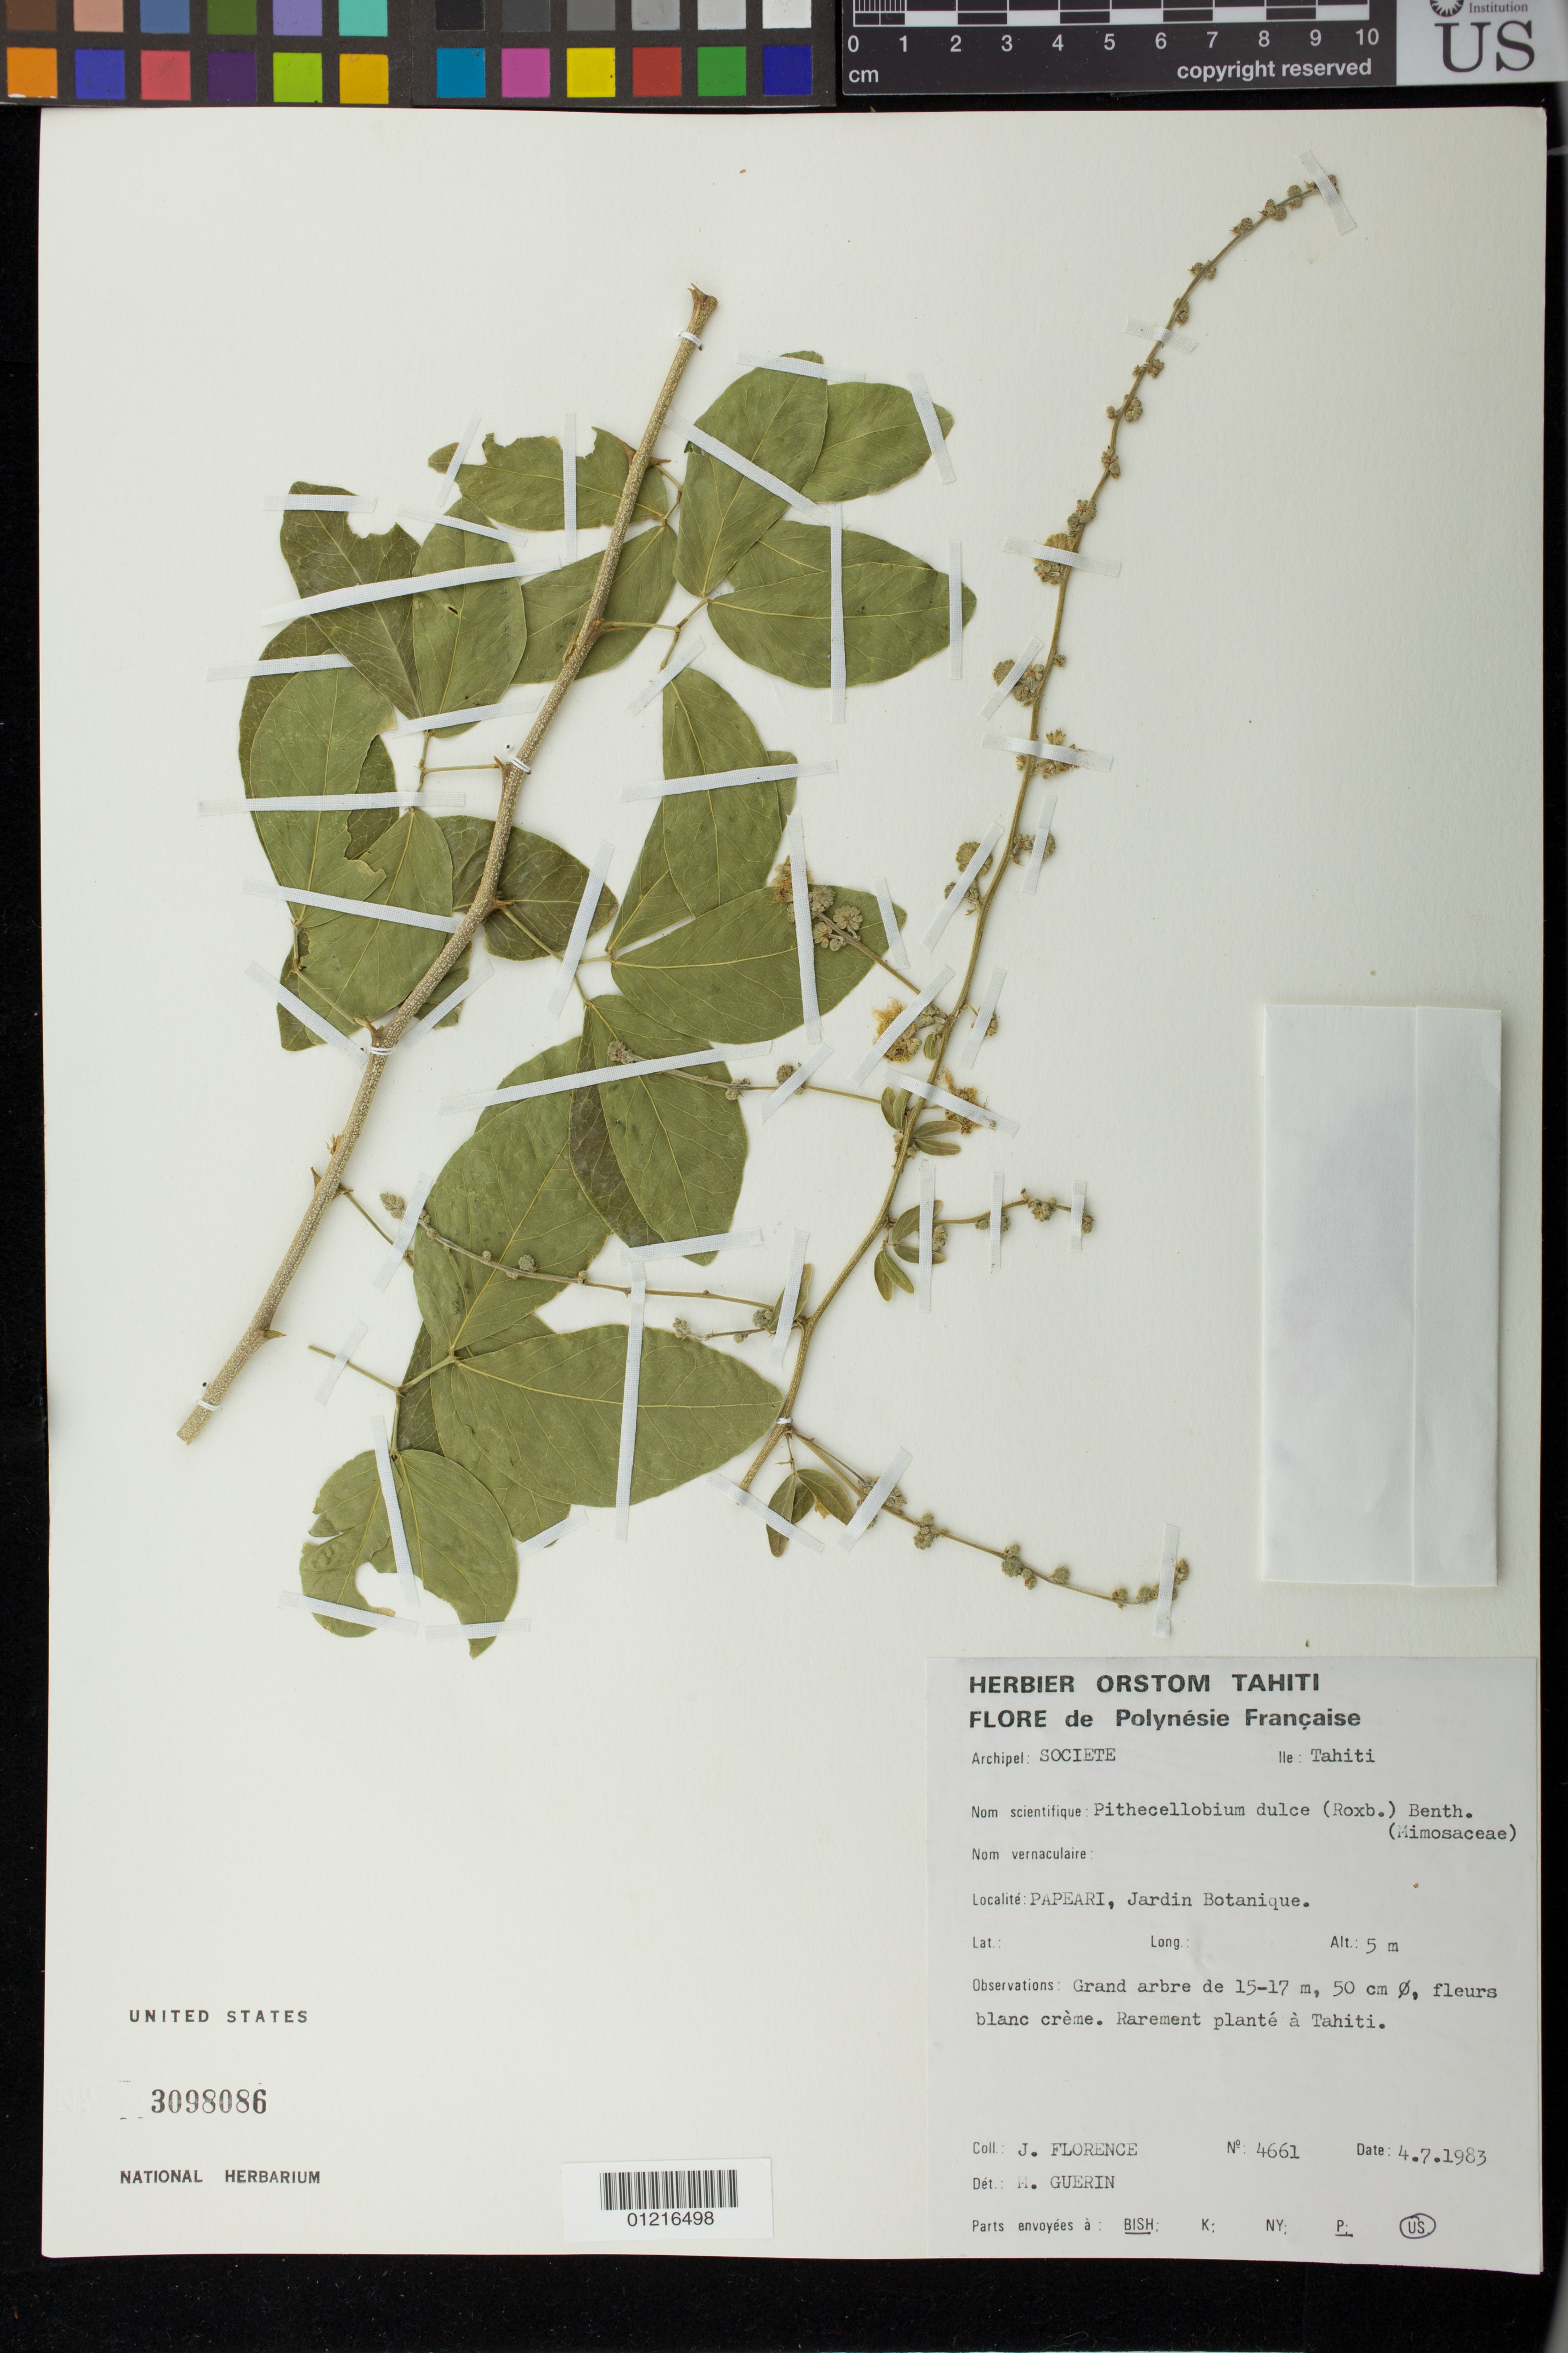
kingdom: Plantae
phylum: Tracheophyta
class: Magnoliopsida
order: Fabales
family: Fabaceae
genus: Pithecellobium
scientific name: Pithecellobium dulce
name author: (Roxb.) Benth.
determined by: Guerin-Bouhaben, M.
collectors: J. Florence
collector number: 4661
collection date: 1983-07-04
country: French Polynesia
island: Tahiti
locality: Papeari, Jardin Botanique.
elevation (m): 5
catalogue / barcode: US 2431636